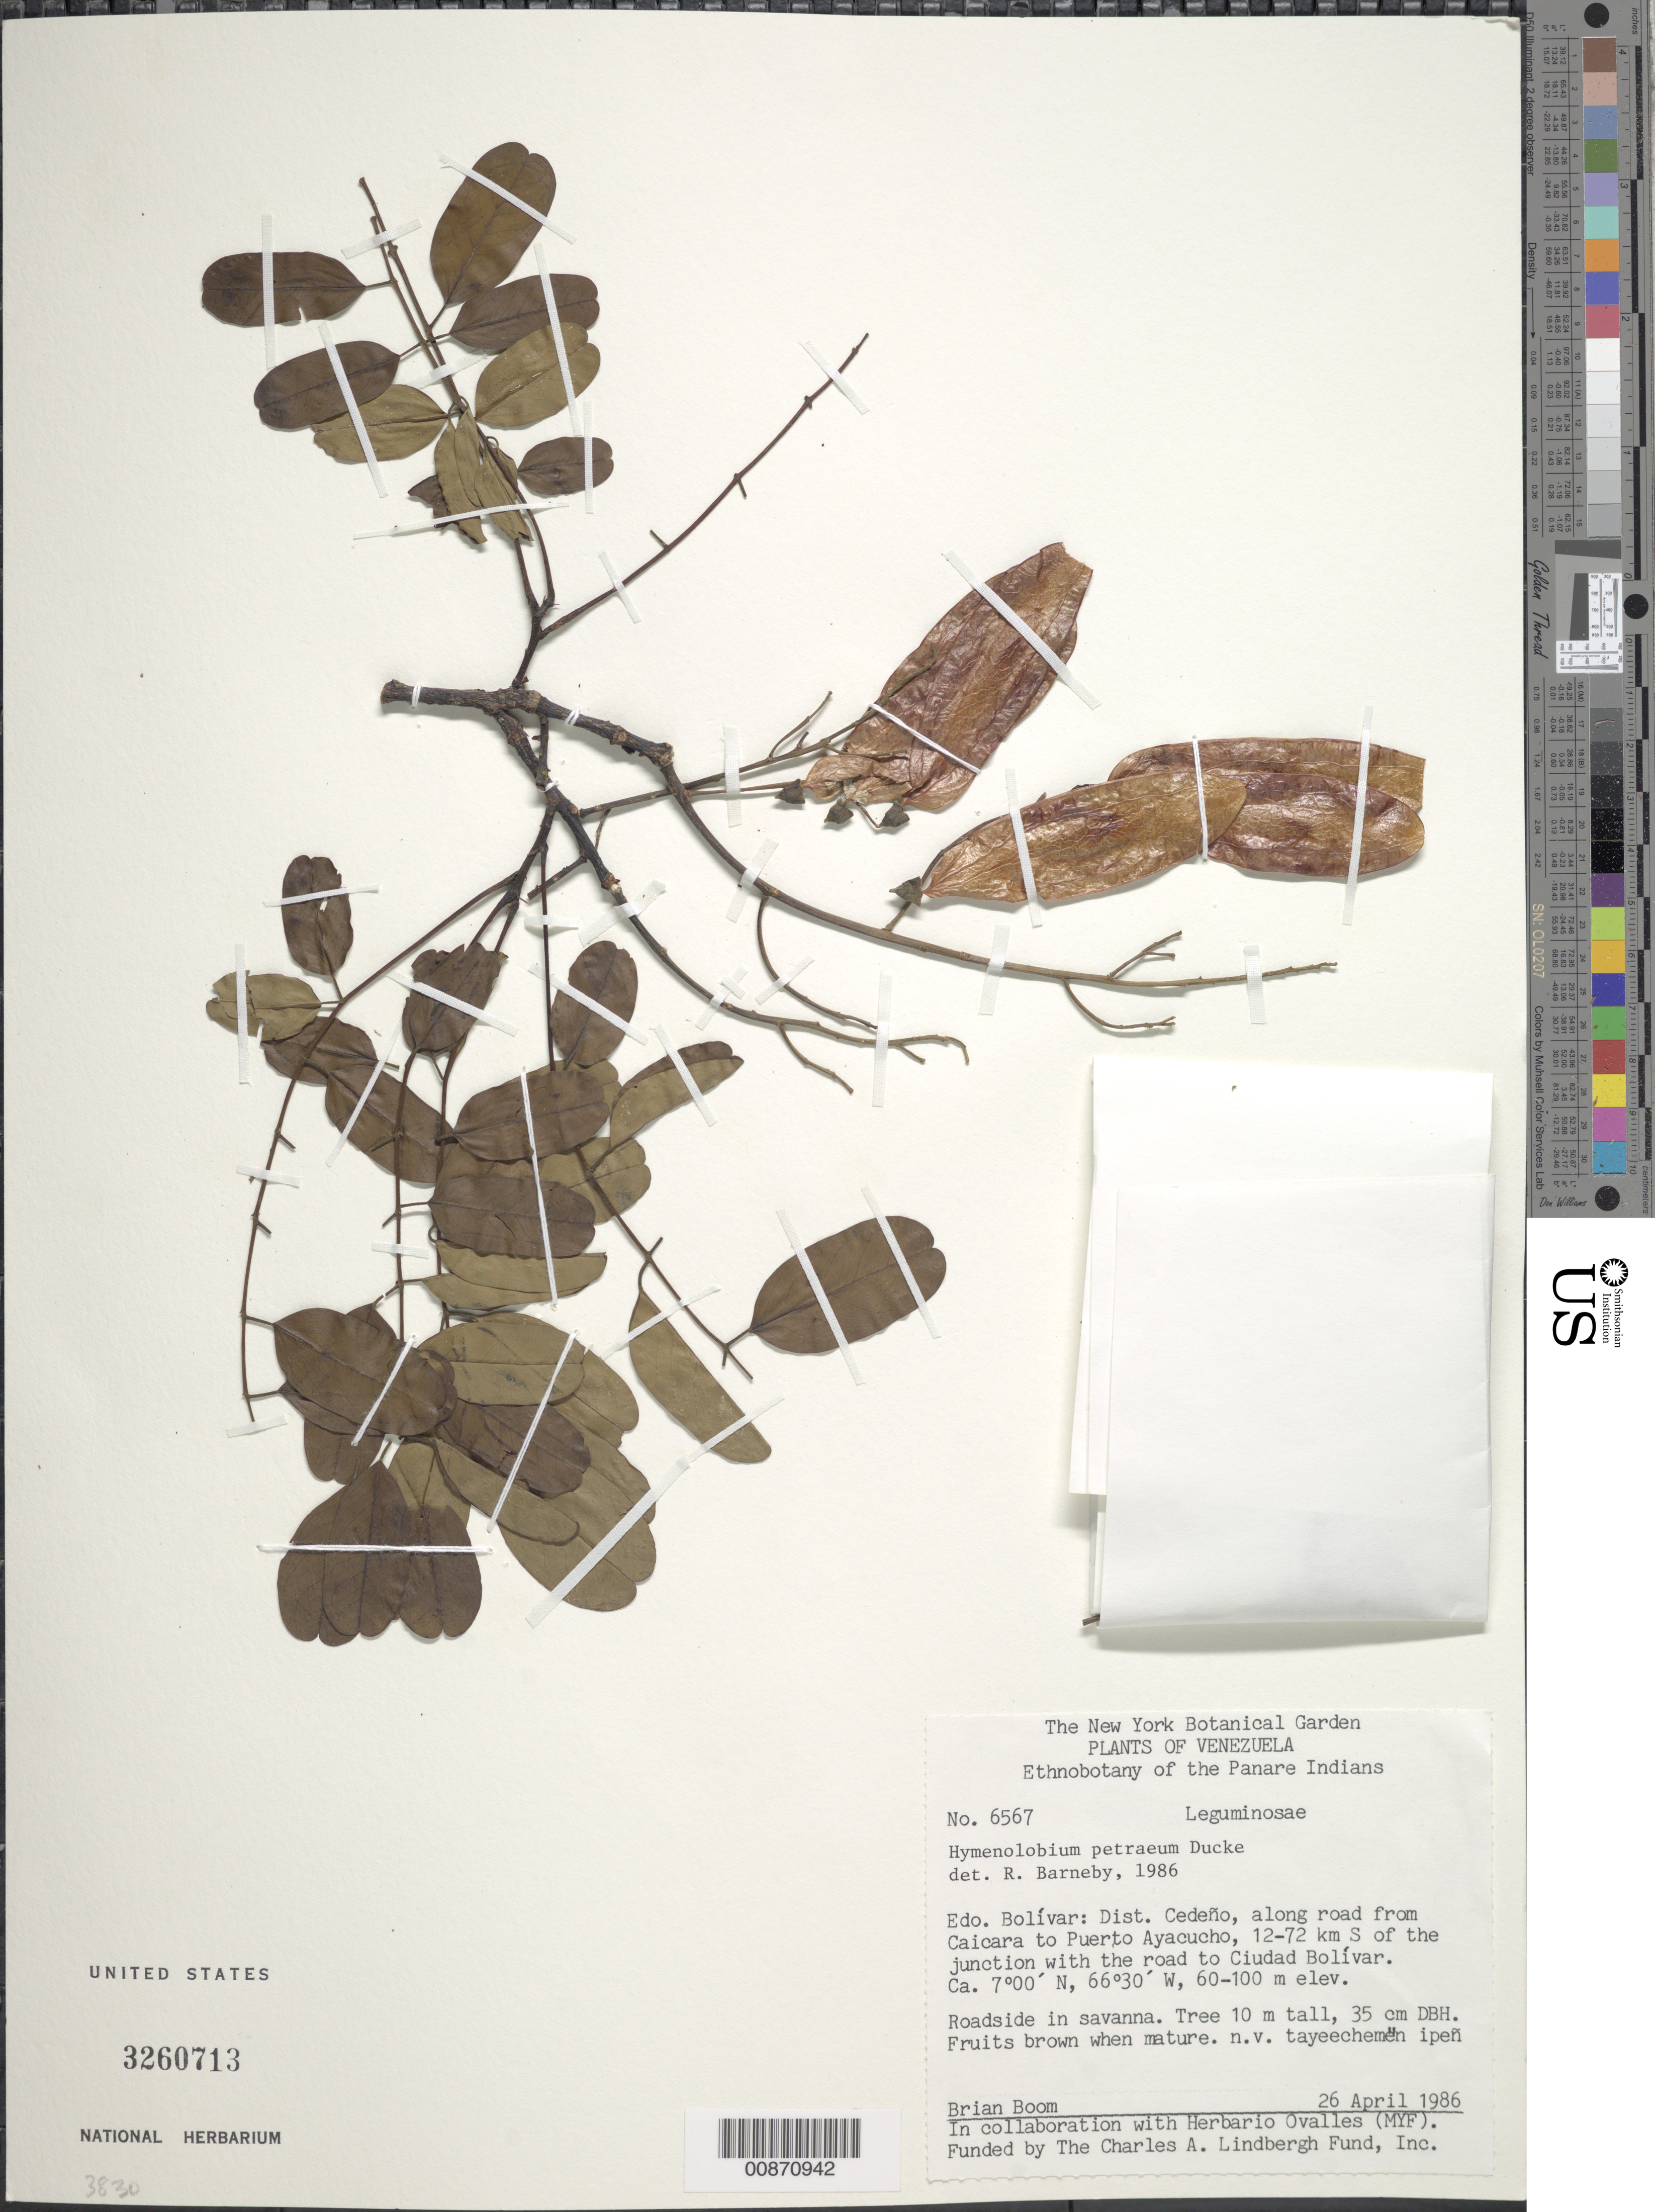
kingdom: Plantae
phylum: Tracheophyta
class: Magnoliopsida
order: Fabales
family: Fabaceae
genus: Hymenolobium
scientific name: Hymenolobium petraeum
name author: Ducke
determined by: Barneby, Rupert C., (NY)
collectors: B. M. Boom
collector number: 6567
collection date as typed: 26-Apr-86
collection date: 1986-04-26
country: Venezuela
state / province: Bolívar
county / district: Cedeño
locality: Caicara del Orinoco - Puerto Ayacucho carretera, 12-72 km S of the junction of the road to Ciudad Bolívar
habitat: Roadside in savanna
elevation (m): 60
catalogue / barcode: US 3260713